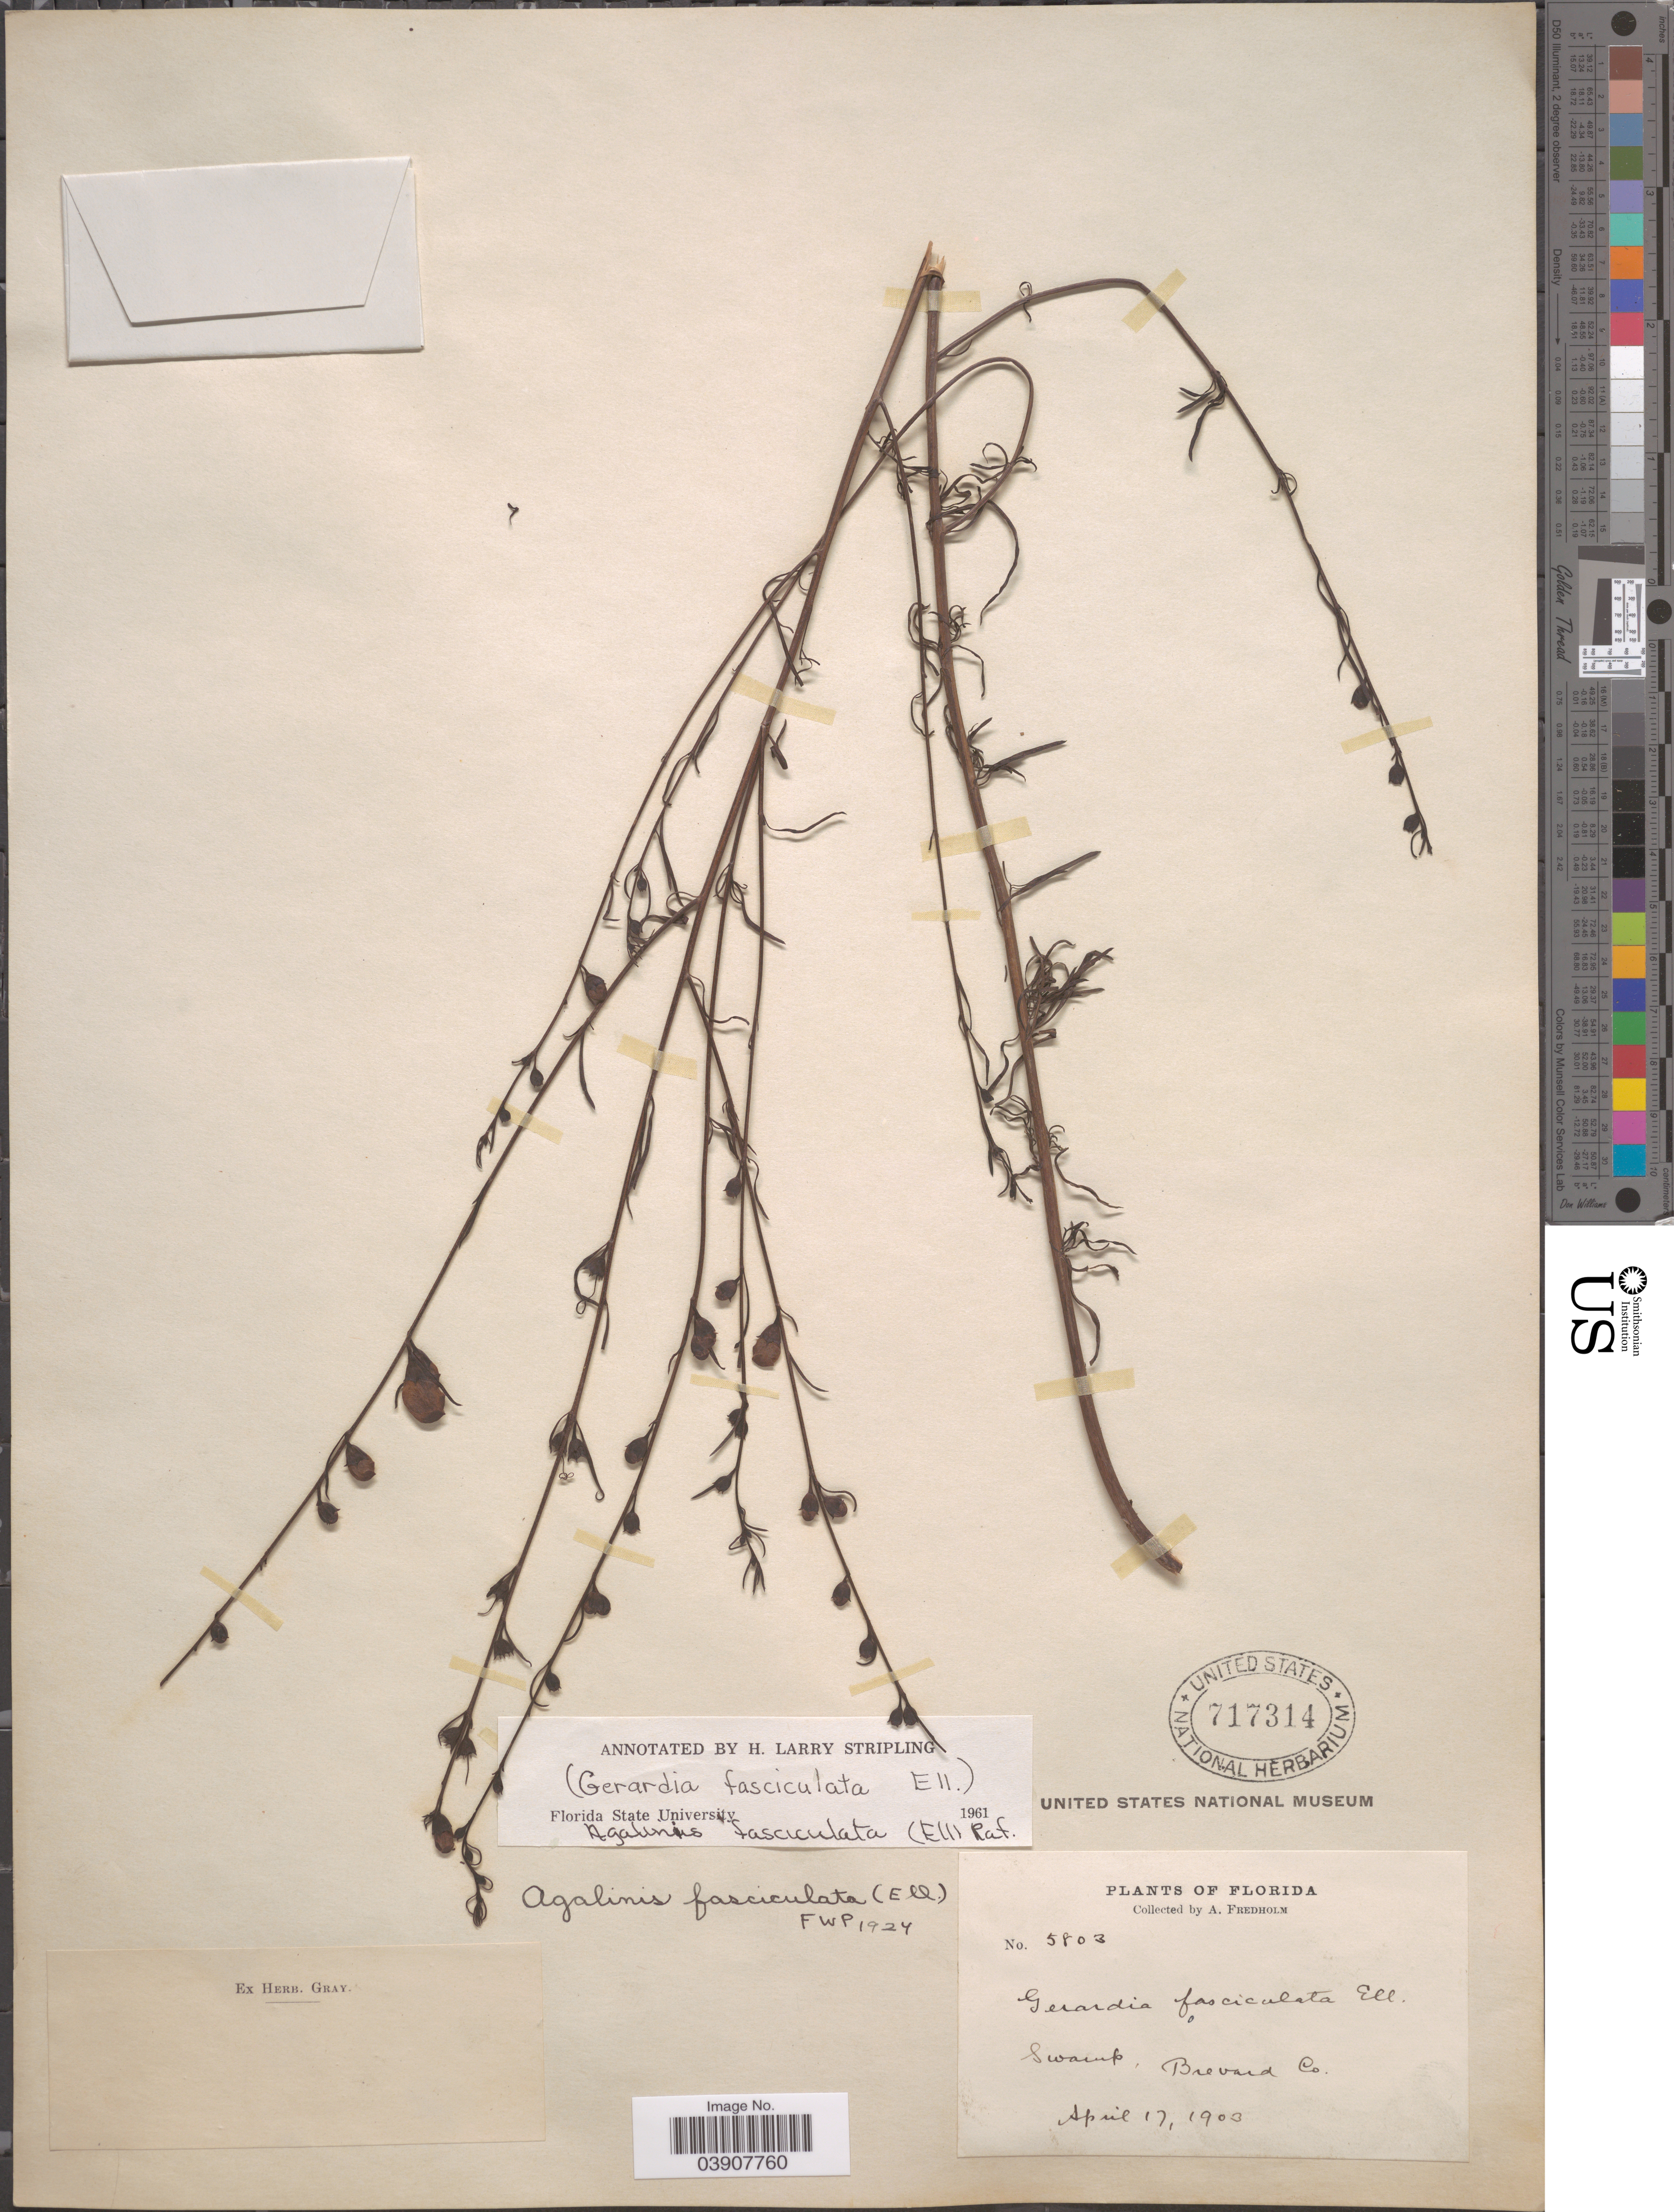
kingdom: Plantae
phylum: Tracheophyta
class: Magnoliopsida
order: Lamiales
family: Orobanchaceae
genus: Agalinis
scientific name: Agalinis fasciculata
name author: (Elliott) Raf.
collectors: A. Fredholm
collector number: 5803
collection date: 1903-04-17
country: United States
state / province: Florida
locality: Swamp, Brevard Co.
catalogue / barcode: US 717314